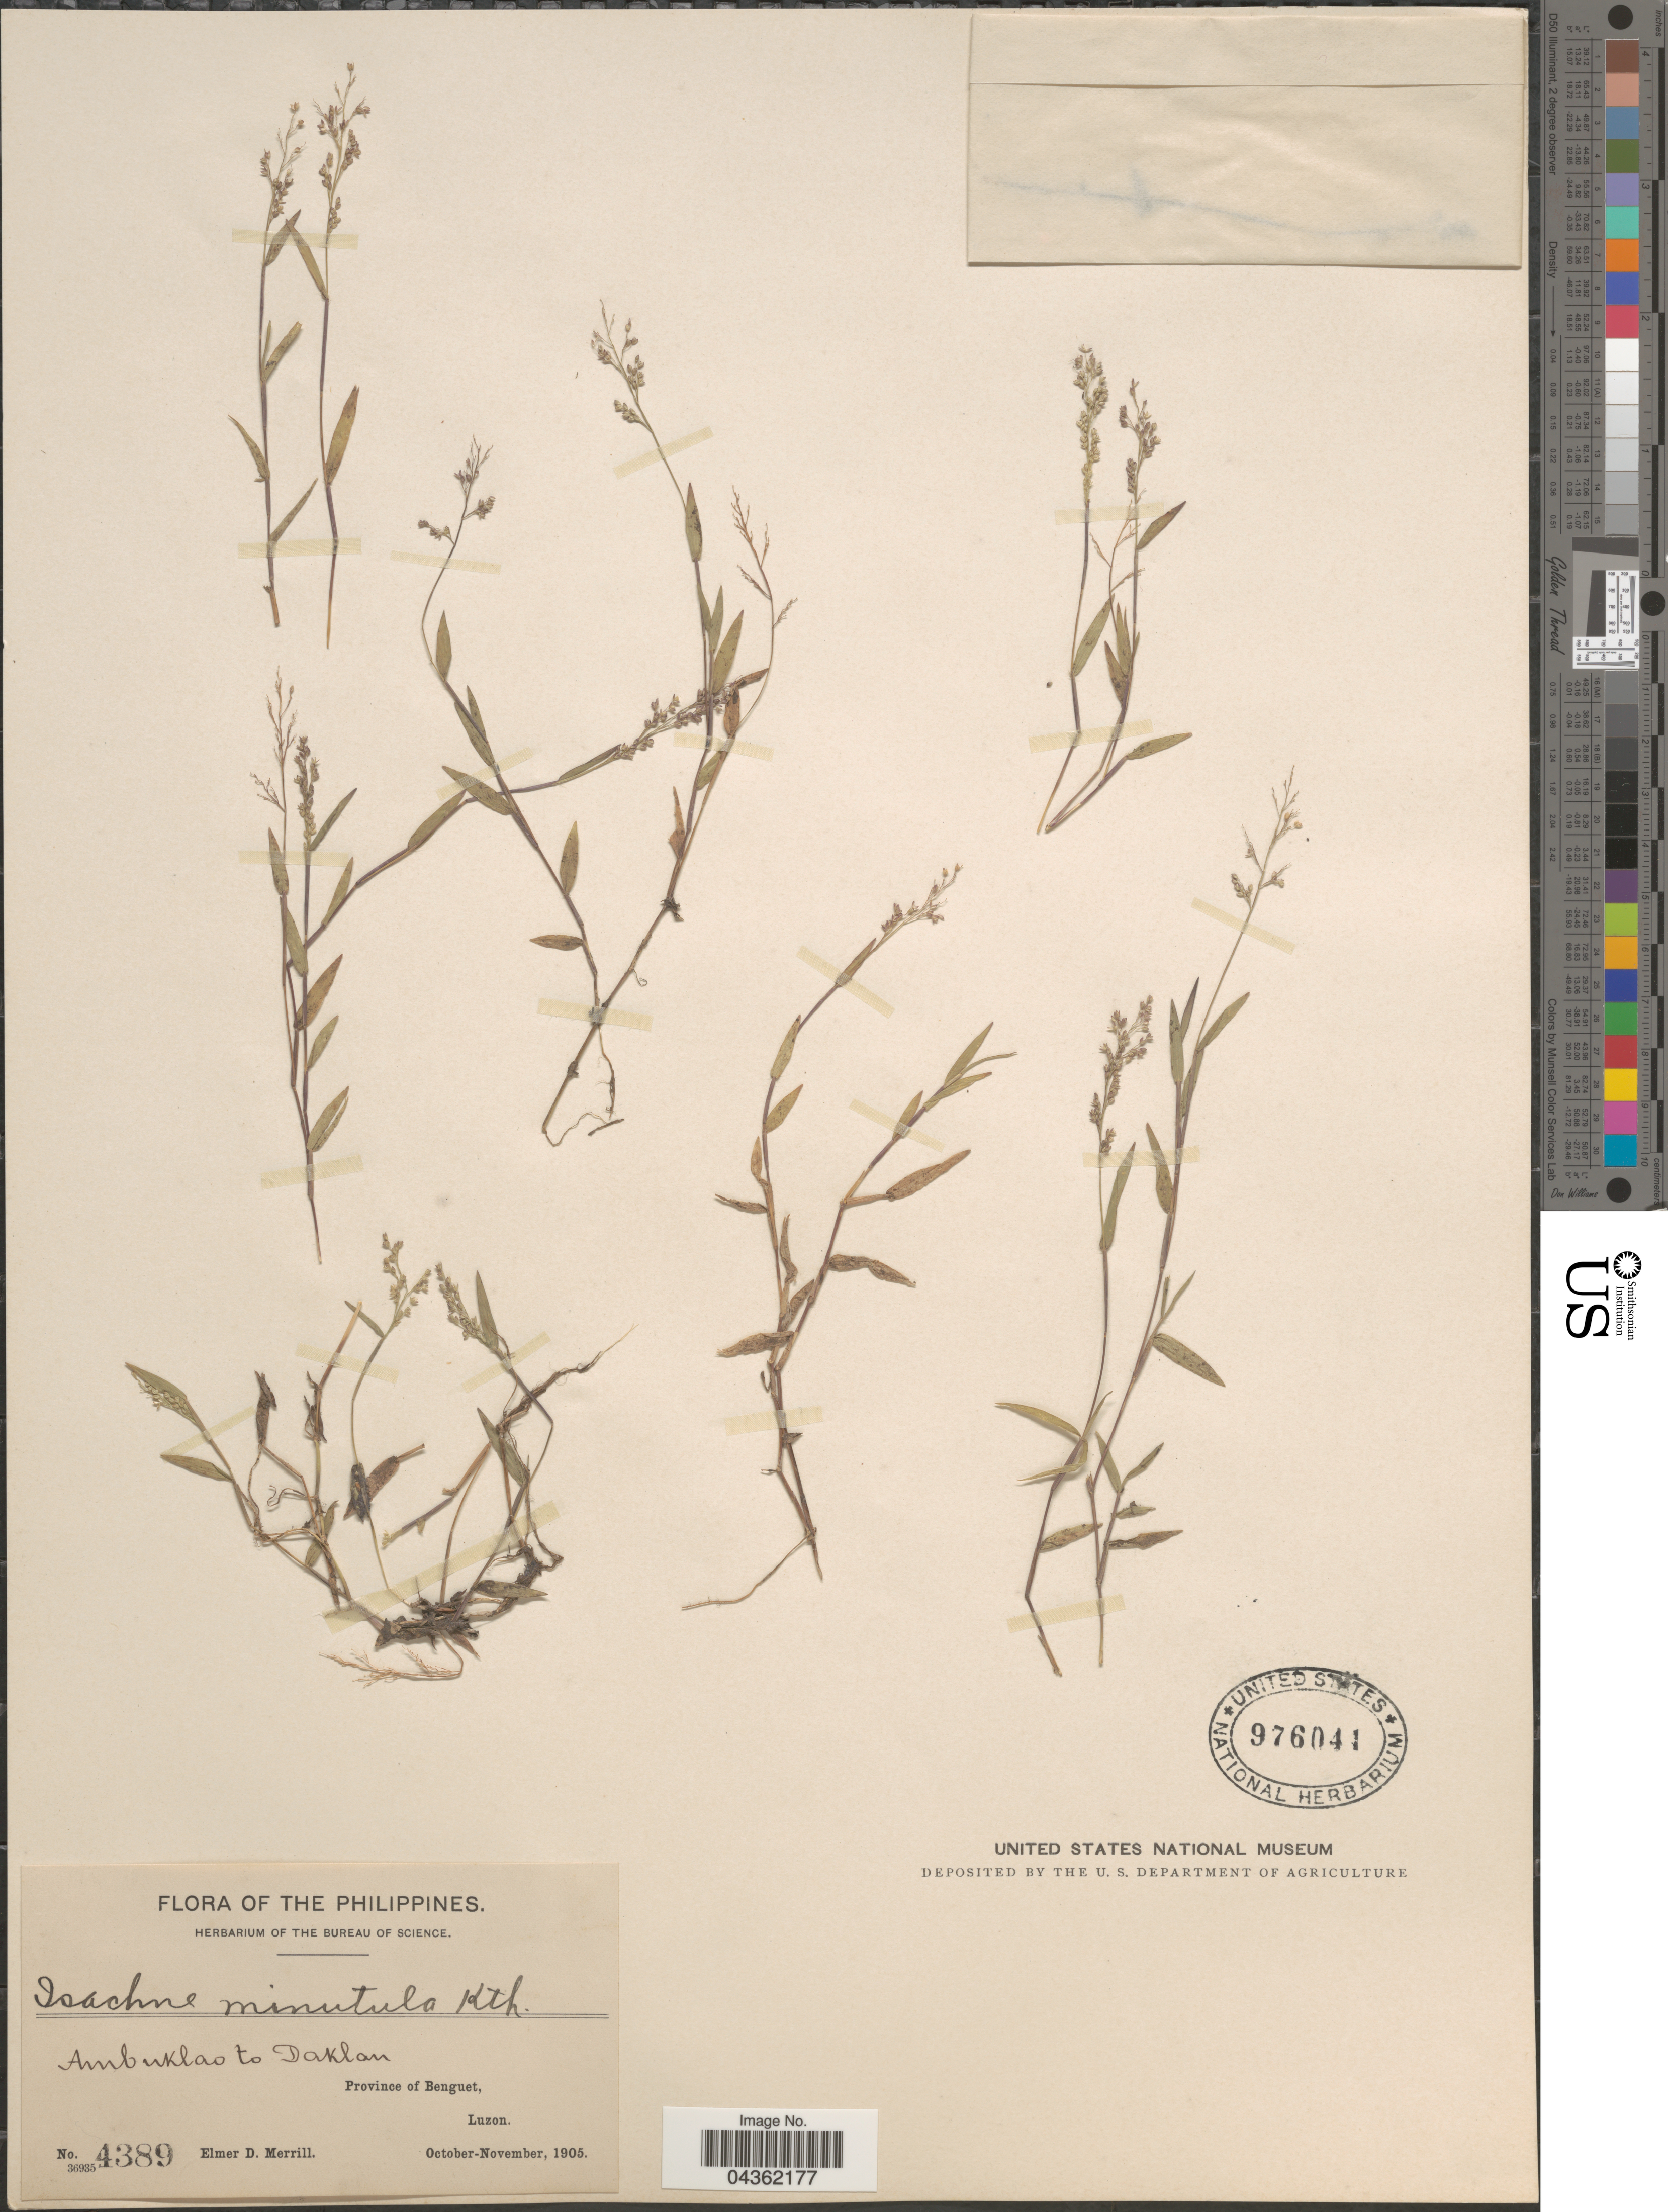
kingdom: Plantae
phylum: Tracheophyta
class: Liliopsida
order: Poales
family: Poaceae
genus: Isachne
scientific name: Isachne minutula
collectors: E. D. Merrill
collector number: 4389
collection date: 1905-10/1905-11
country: Philippines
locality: Ambuklao to Daklan. Province of Benguet, Luzon.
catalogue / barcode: US 976041